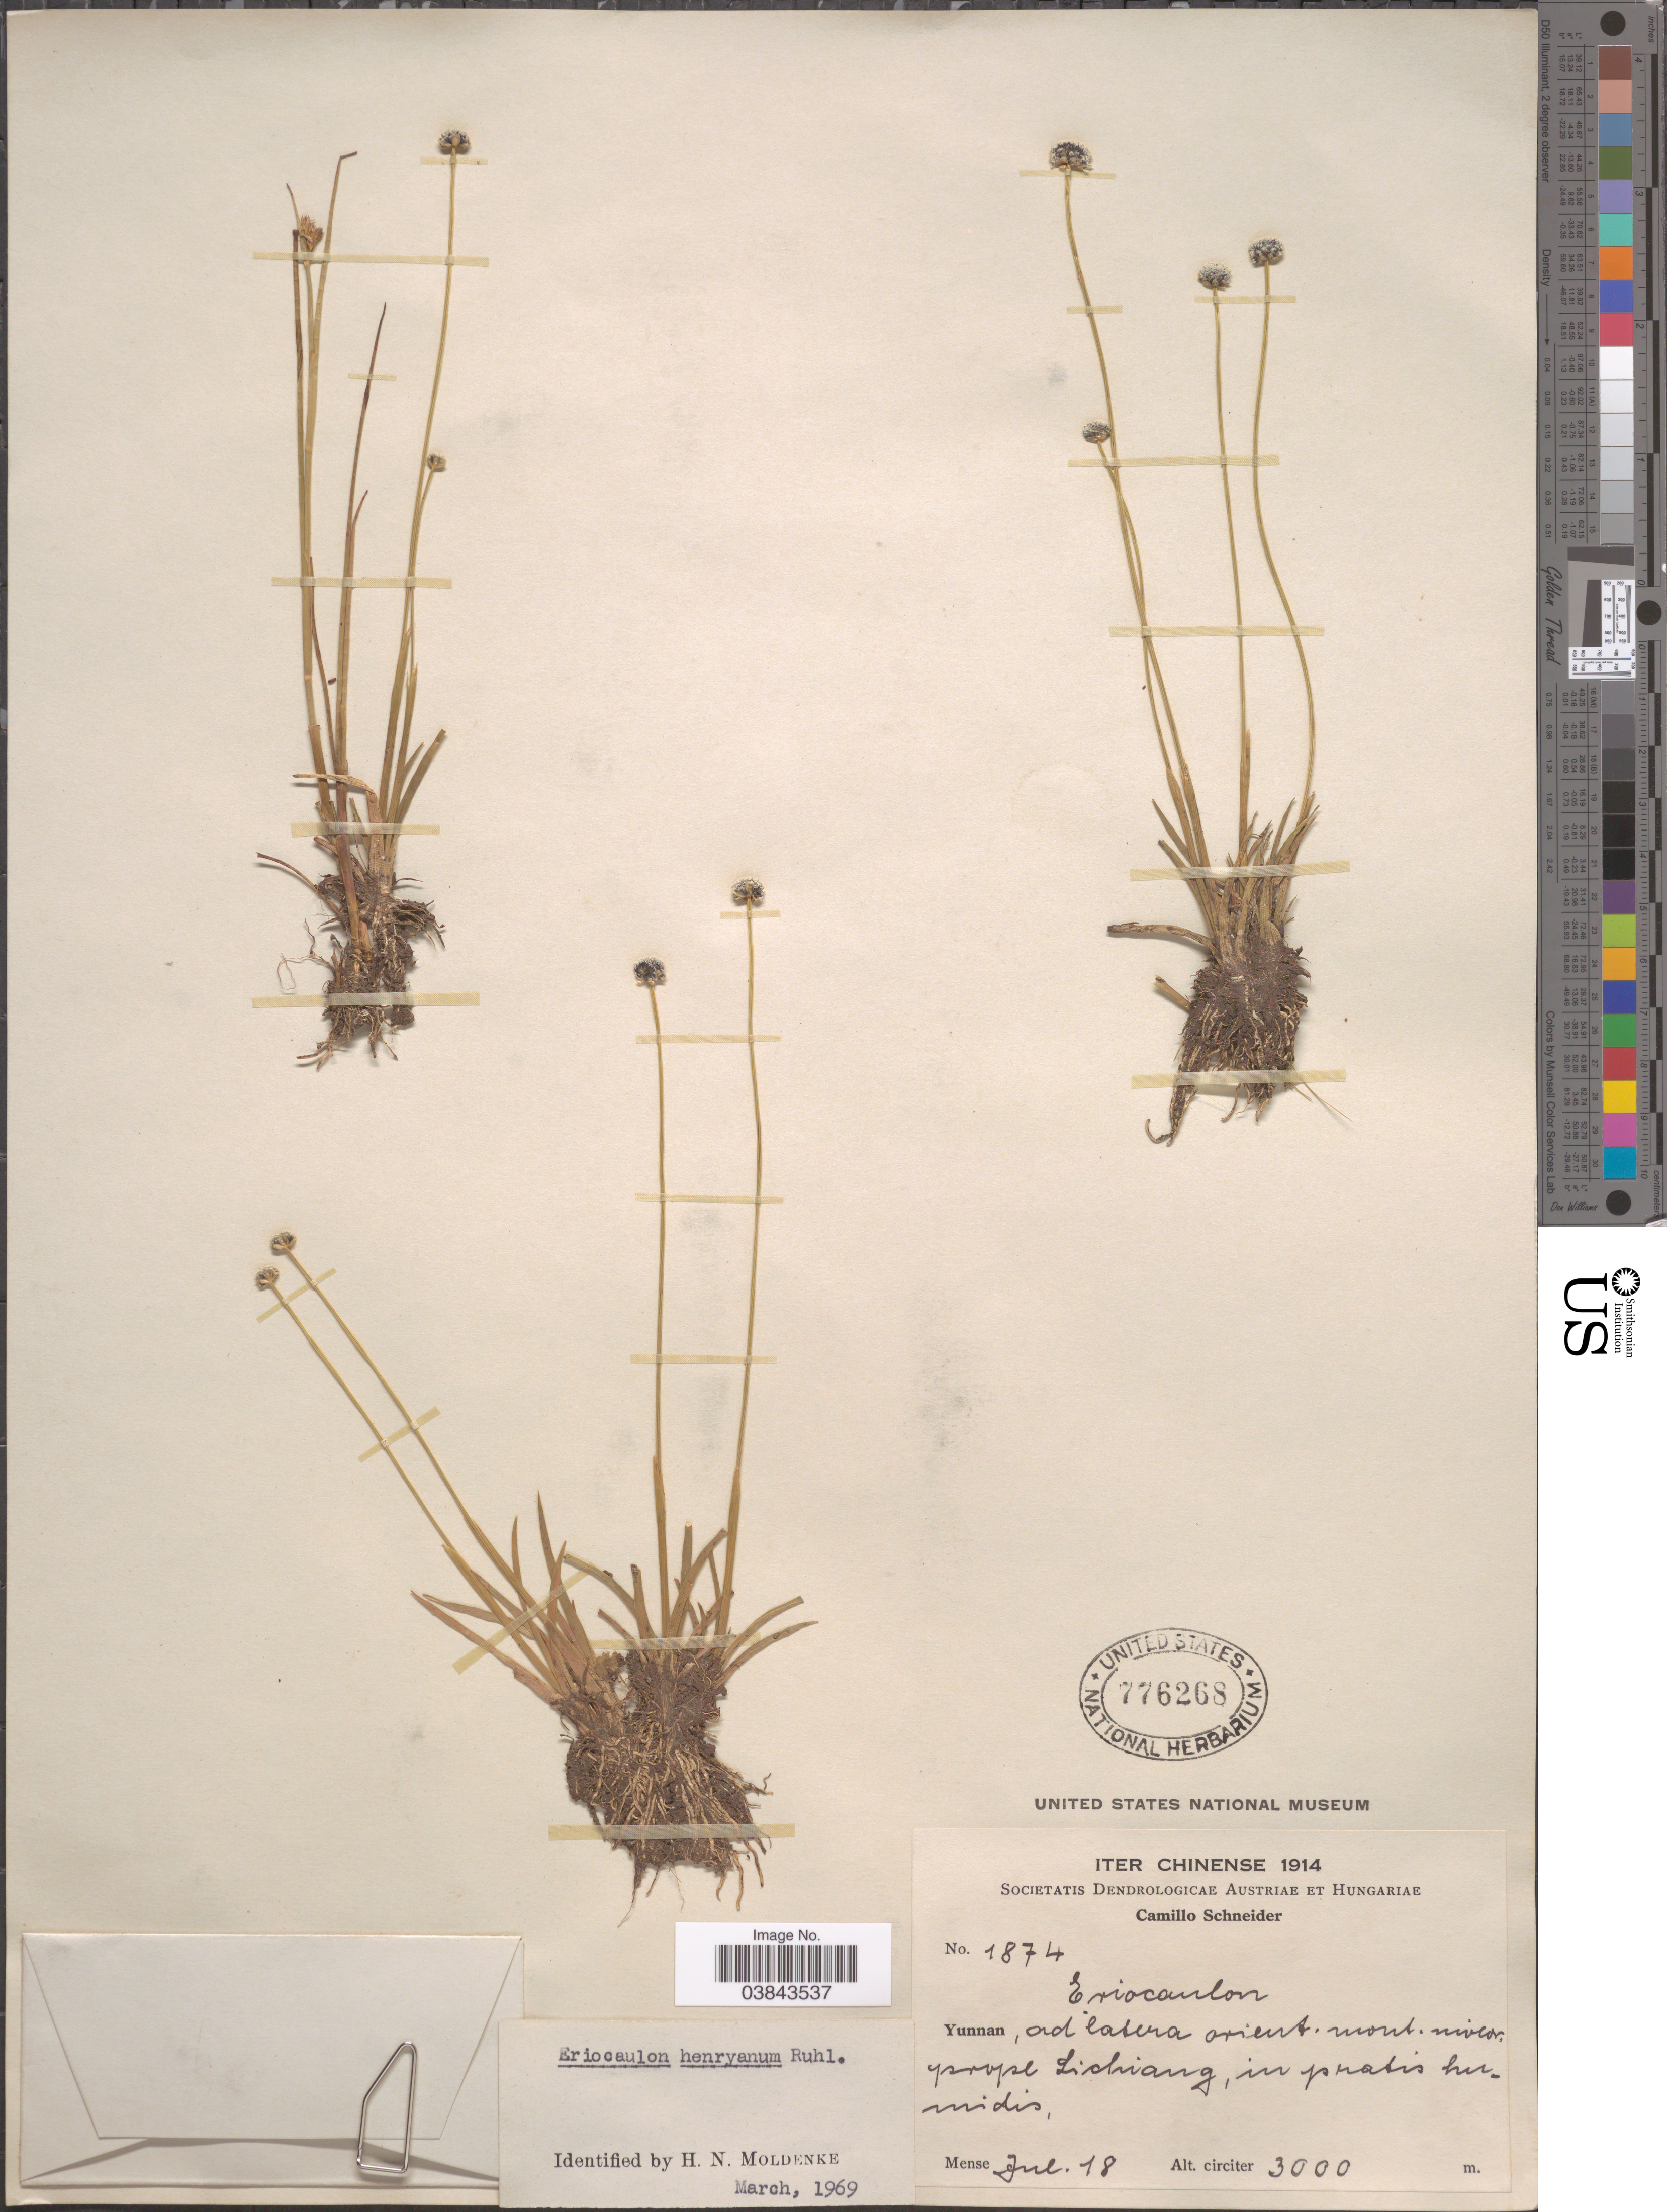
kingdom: Plantae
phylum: Tracheophyta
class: Liliopsida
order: Poales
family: Eriocaulaceae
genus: Eriocaulon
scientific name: Eriocaulon henryanum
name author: Ruhland in Engl.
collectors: C. K. Schneider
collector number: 1874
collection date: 1914-07-18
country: China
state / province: Yunnan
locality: Iter Chinense. Ad latera orient. mont. niveor [interpreted], prope Lichiang, in pratis humidis.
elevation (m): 3000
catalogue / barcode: US 776268